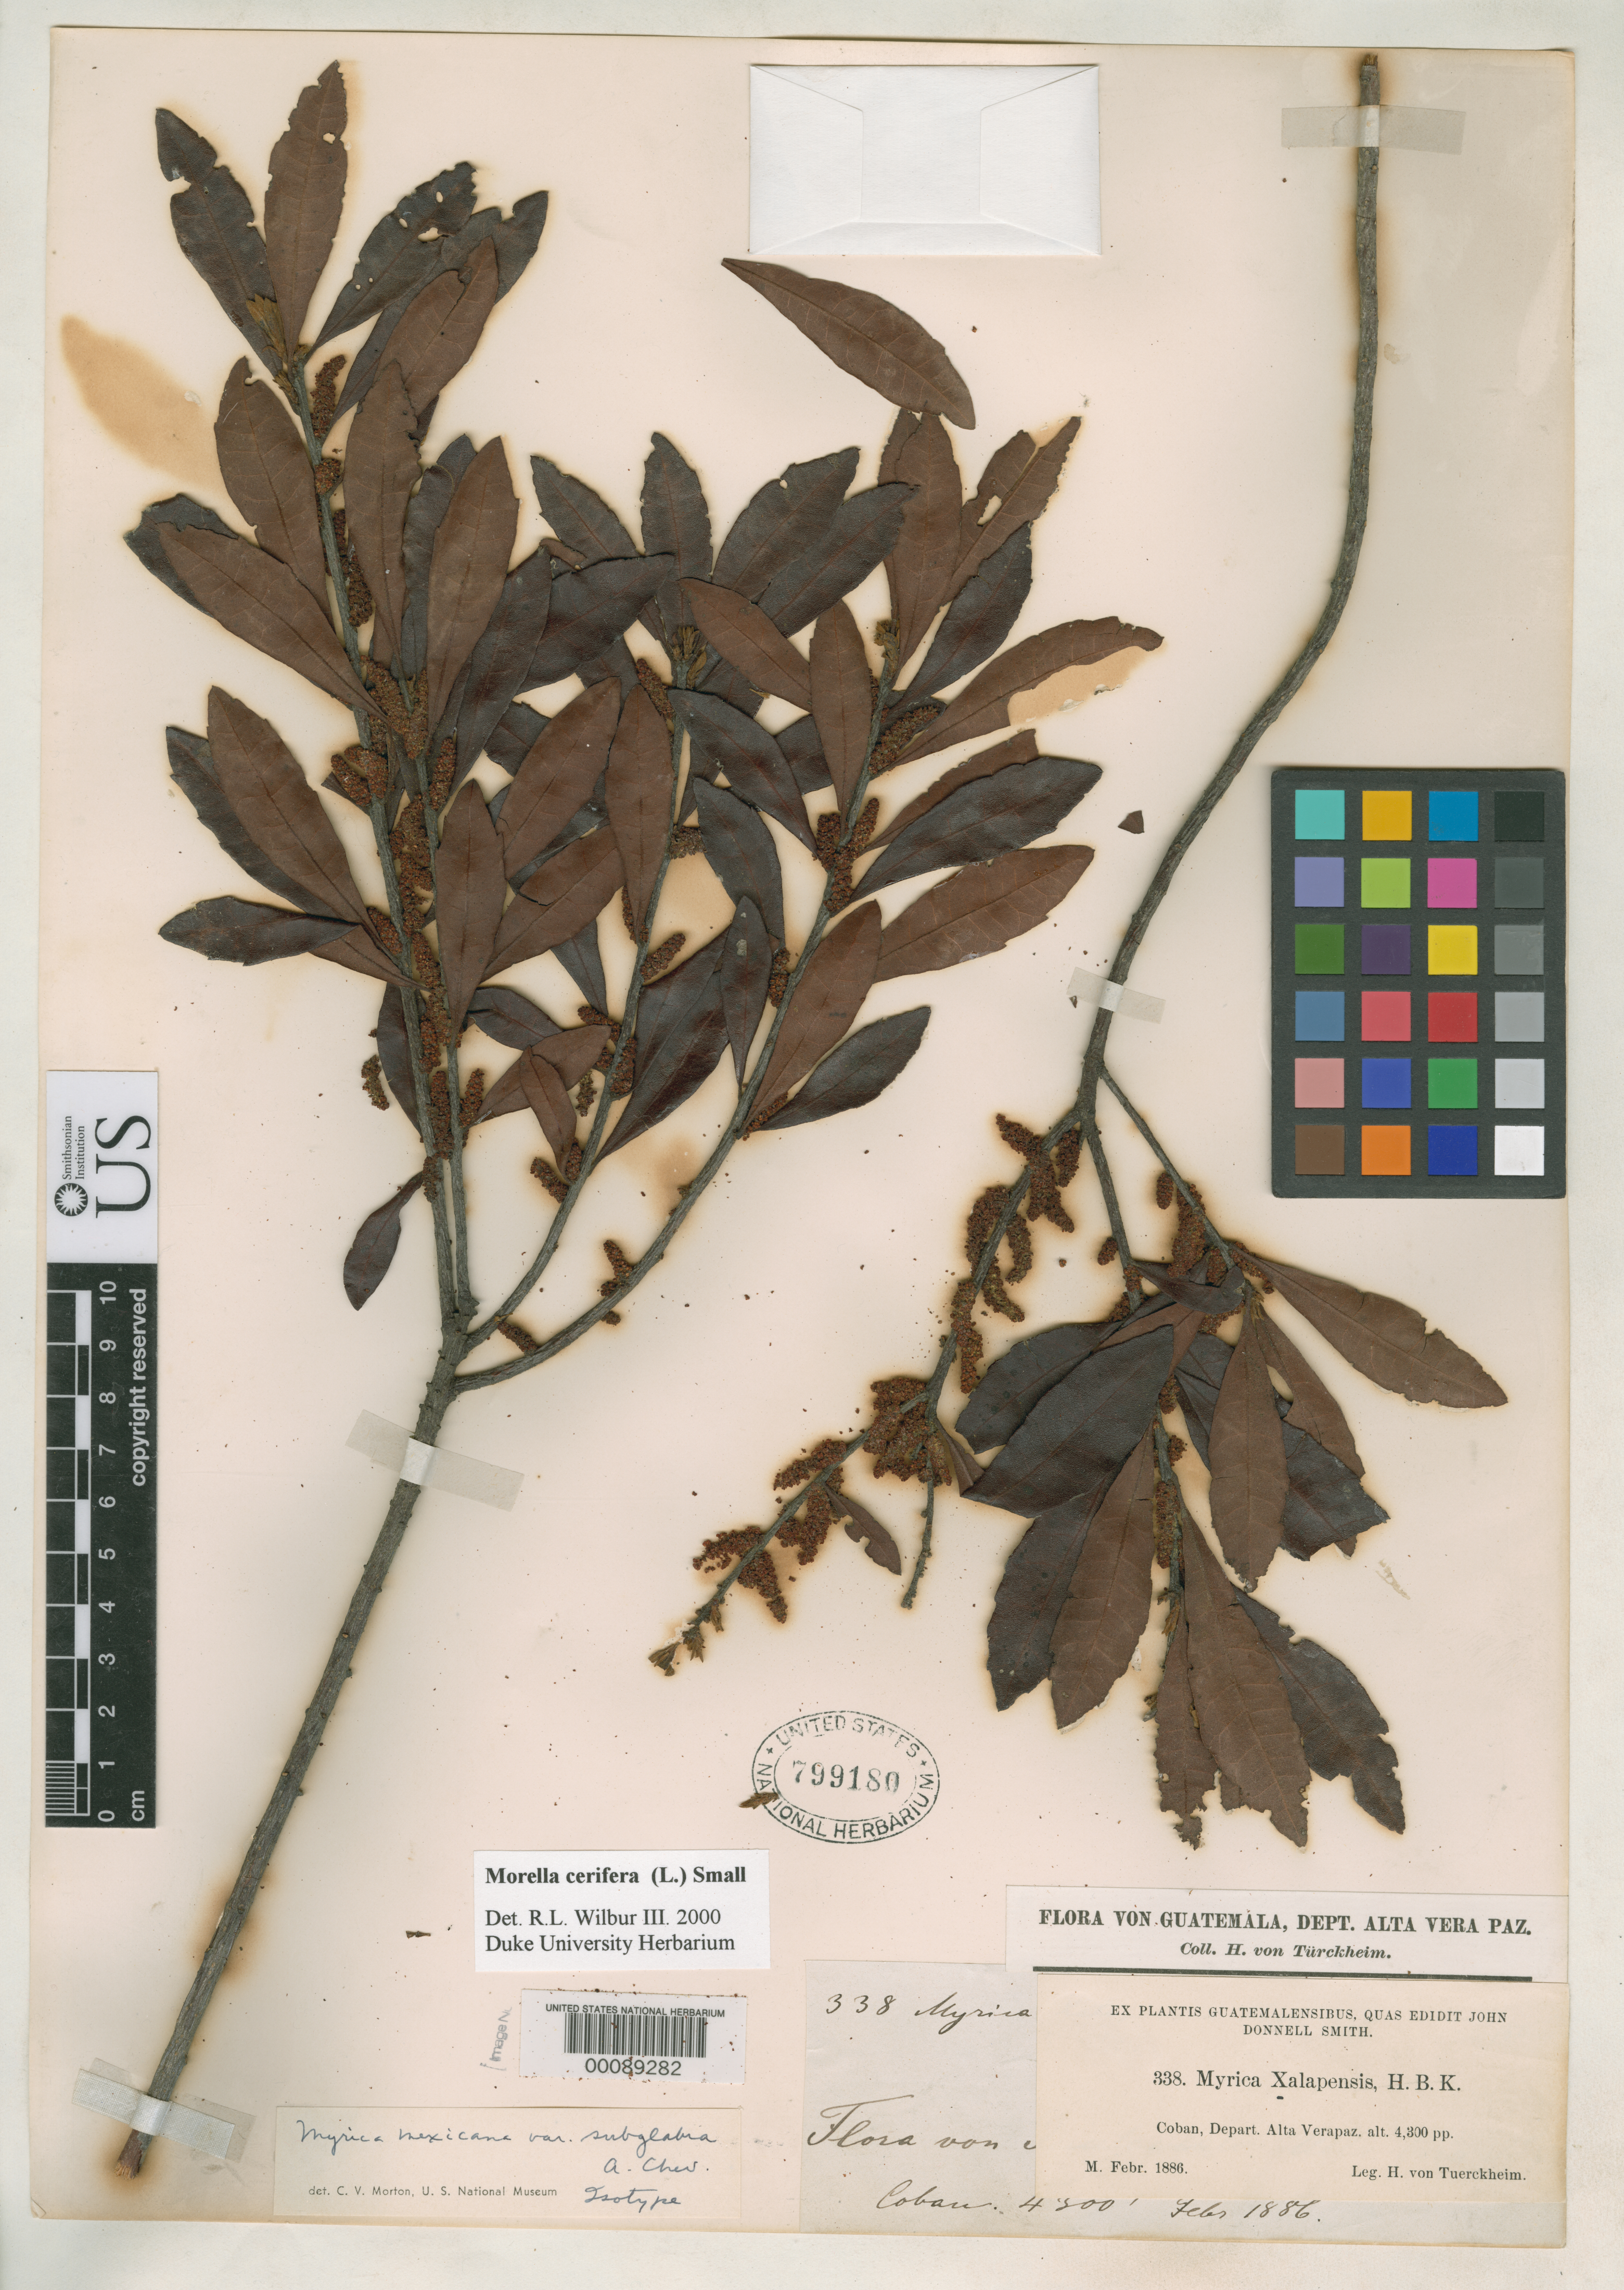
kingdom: Plantae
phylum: Tracheophyta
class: Magnoliopsida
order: Fagales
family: Myricaceae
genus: Myrica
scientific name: Myrica mexicana var. subglabra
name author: A. Chev.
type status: Isotype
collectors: H. von Türckheim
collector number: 338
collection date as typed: Feb 1886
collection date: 1886-02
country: Guatemala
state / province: Alta Verapaz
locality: Cobán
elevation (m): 1311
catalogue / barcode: US 799180